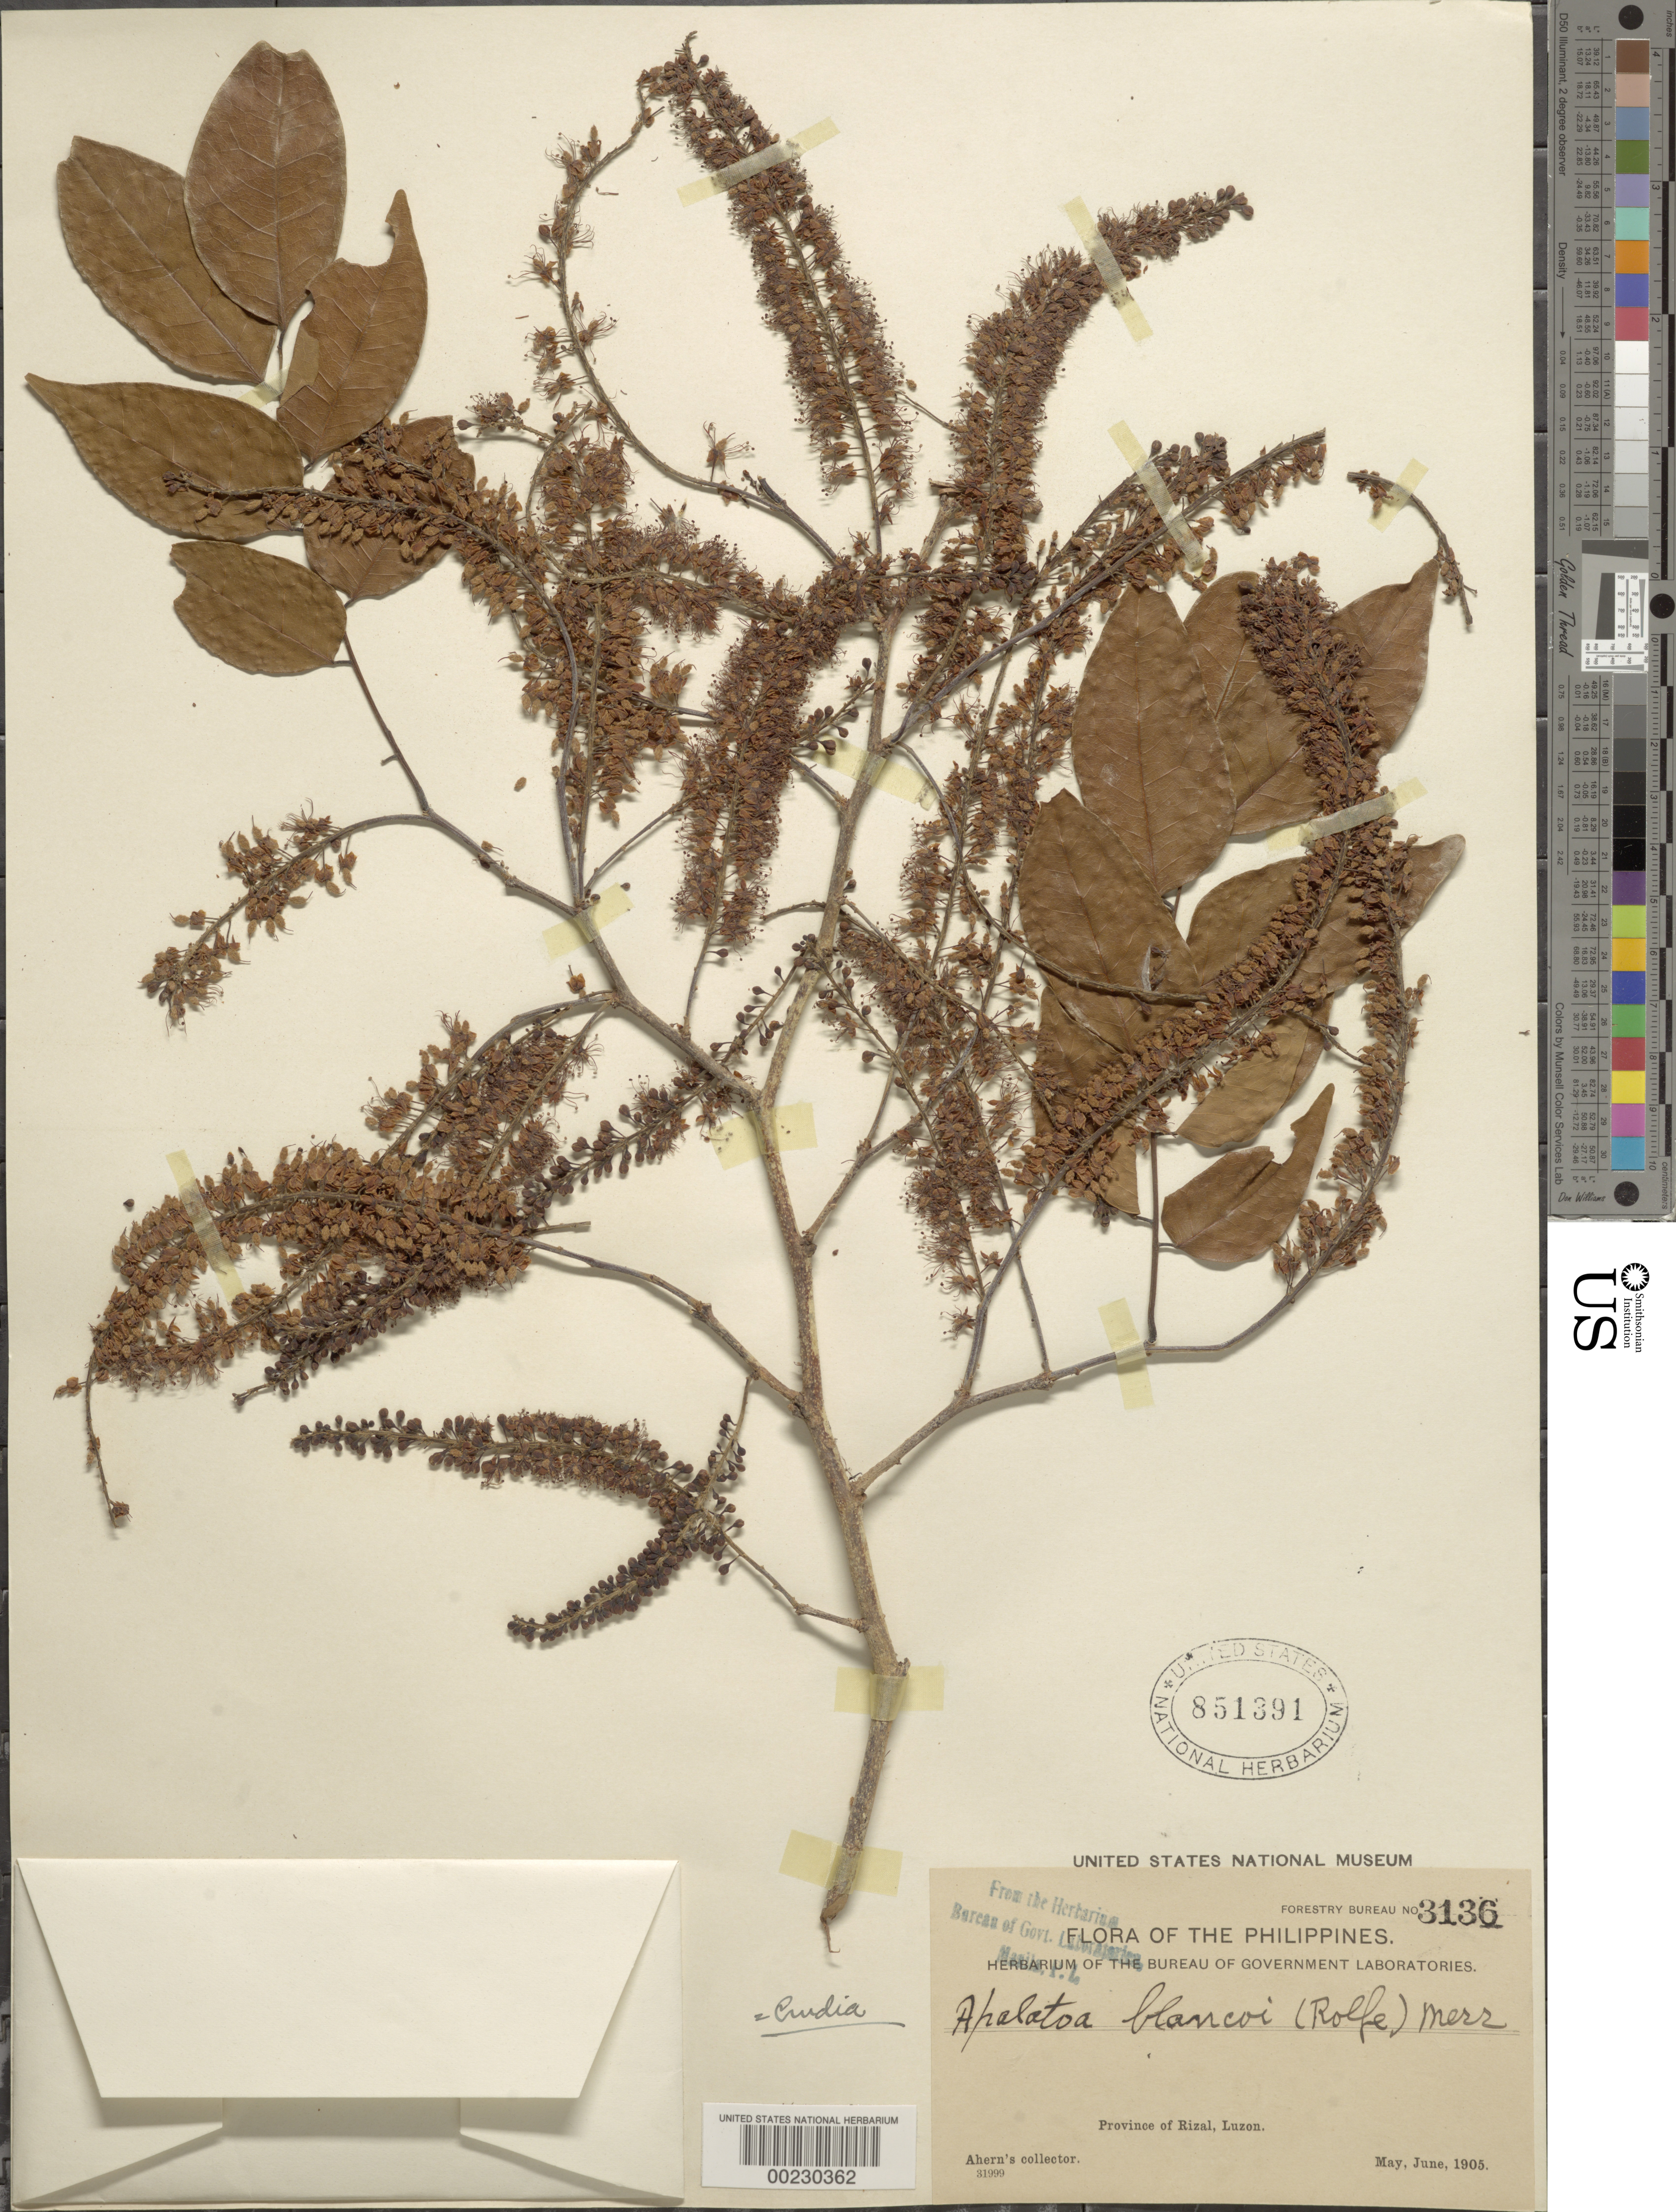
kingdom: Plantae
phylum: Tracheophyta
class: Magnoliopsida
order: Fabales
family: Fabaceae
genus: Crudia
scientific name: Crudia blancoi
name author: Rolfe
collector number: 3136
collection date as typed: May 1905 to -- Jun 1905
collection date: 1905-05/1905-06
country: Philippines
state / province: Calabarzon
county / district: Rizal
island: Luzon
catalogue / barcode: US 851391